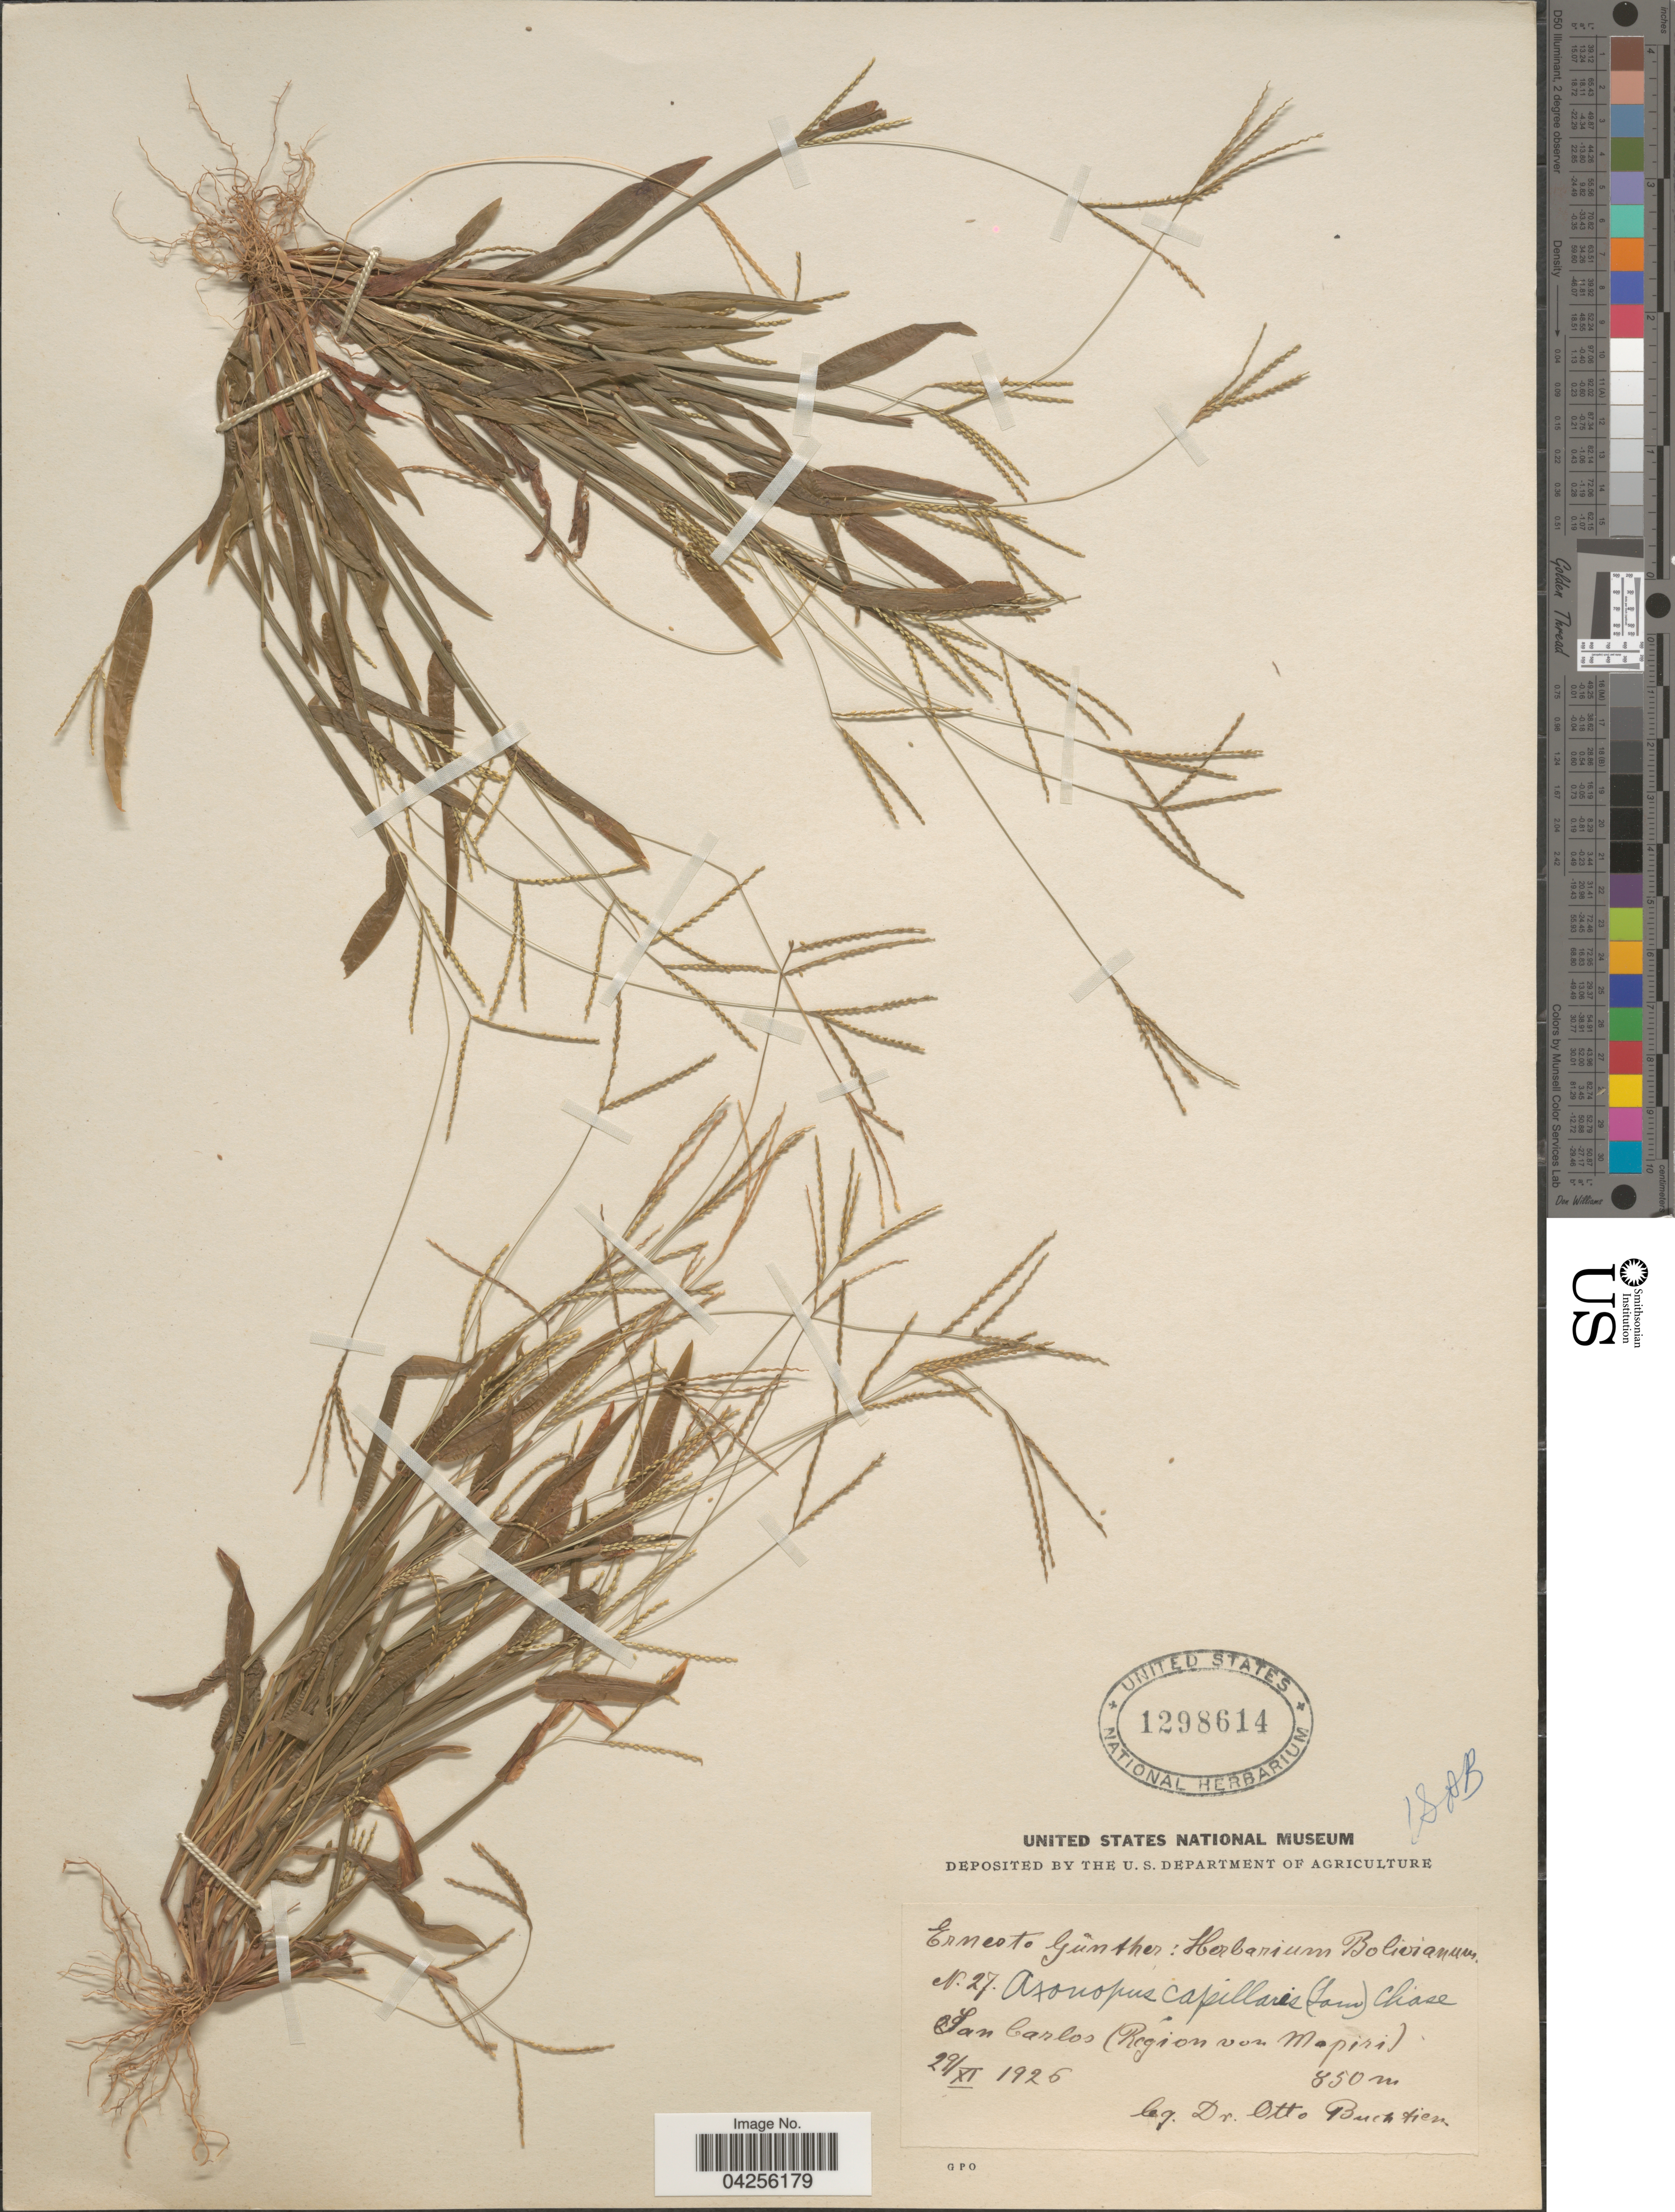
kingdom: Plantae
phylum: Tracheophyta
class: Liliopsida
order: Poales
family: Poaceae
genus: Axonopus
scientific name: Axonopus capillaris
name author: (Lam.) Chase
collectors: O. Buchtien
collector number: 27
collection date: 1926-11-29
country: Bolivia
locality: San Carlos (Region von Mapiri).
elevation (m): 850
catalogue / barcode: US 1298614